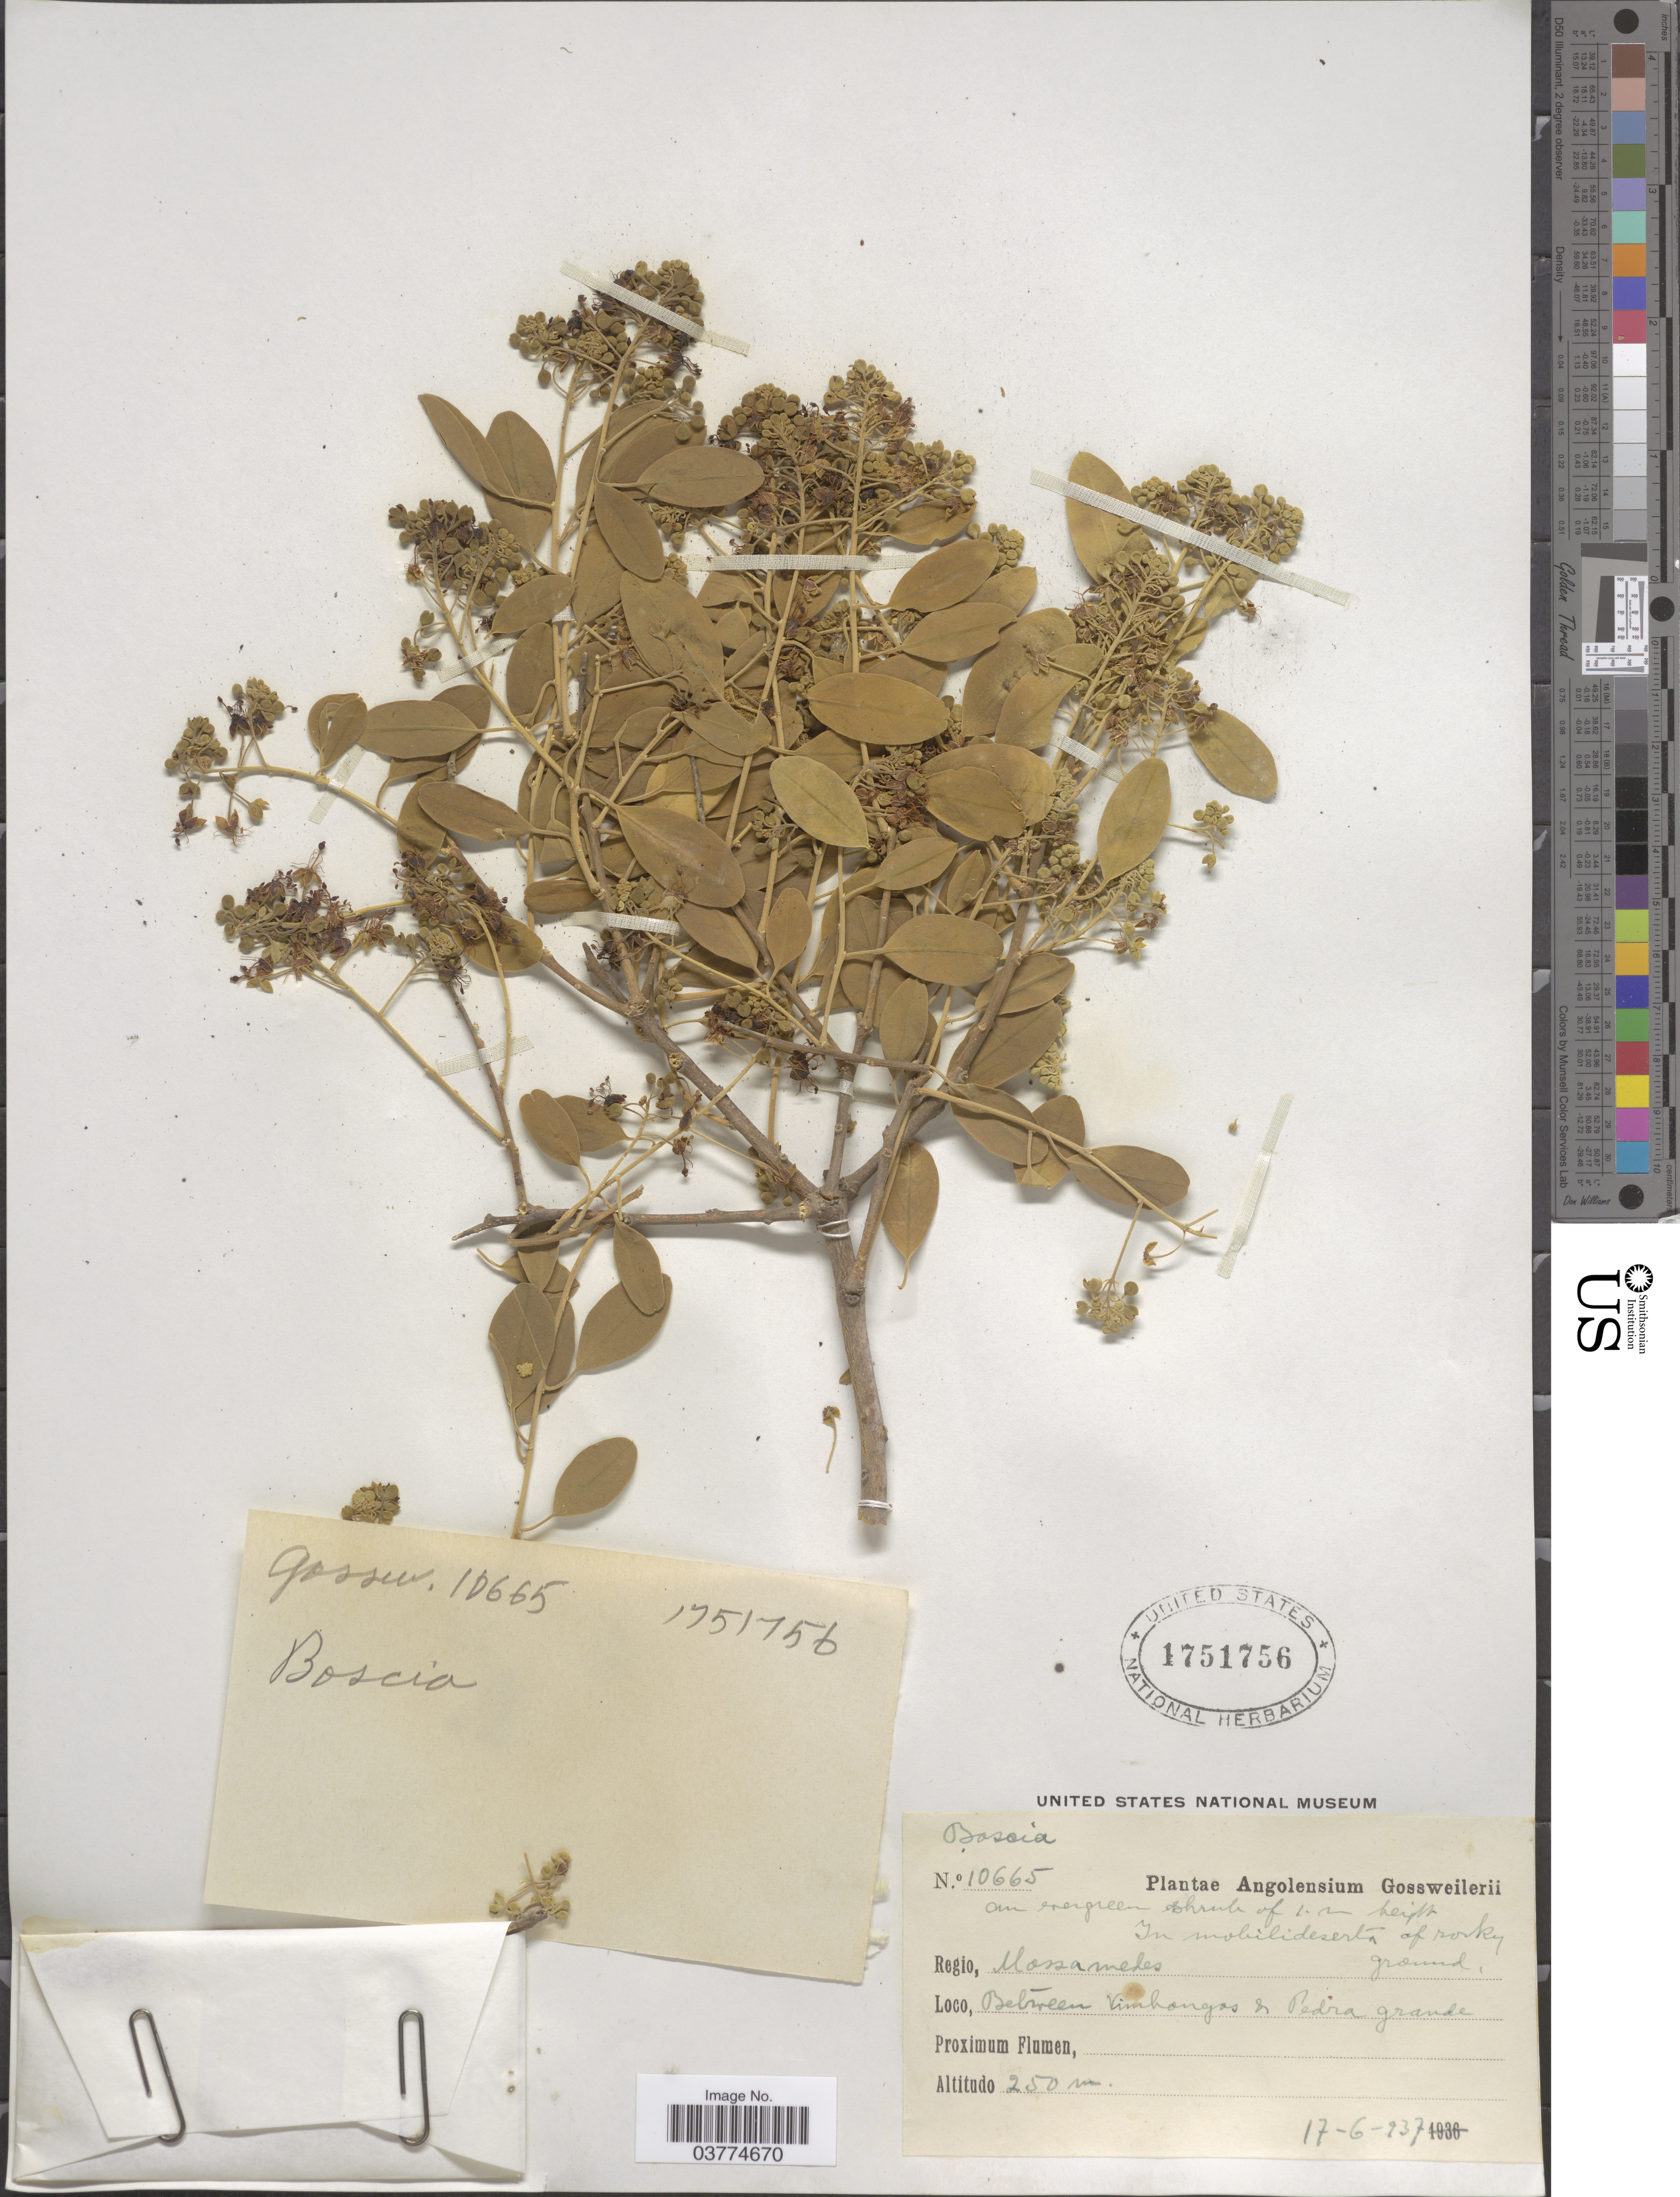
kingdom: Plantae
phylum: Tracheophyta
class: Magnoliopsida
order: Brassicales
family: Capparaceae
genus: Boscia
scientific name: Boscia sp.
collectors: -. Gossweiler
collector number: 10665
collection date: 1937-06-17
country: Angola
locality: Regio, Mossamedes. Between Vimhongos* & Pedra Grande.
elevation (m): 250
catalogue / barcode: US 1751756